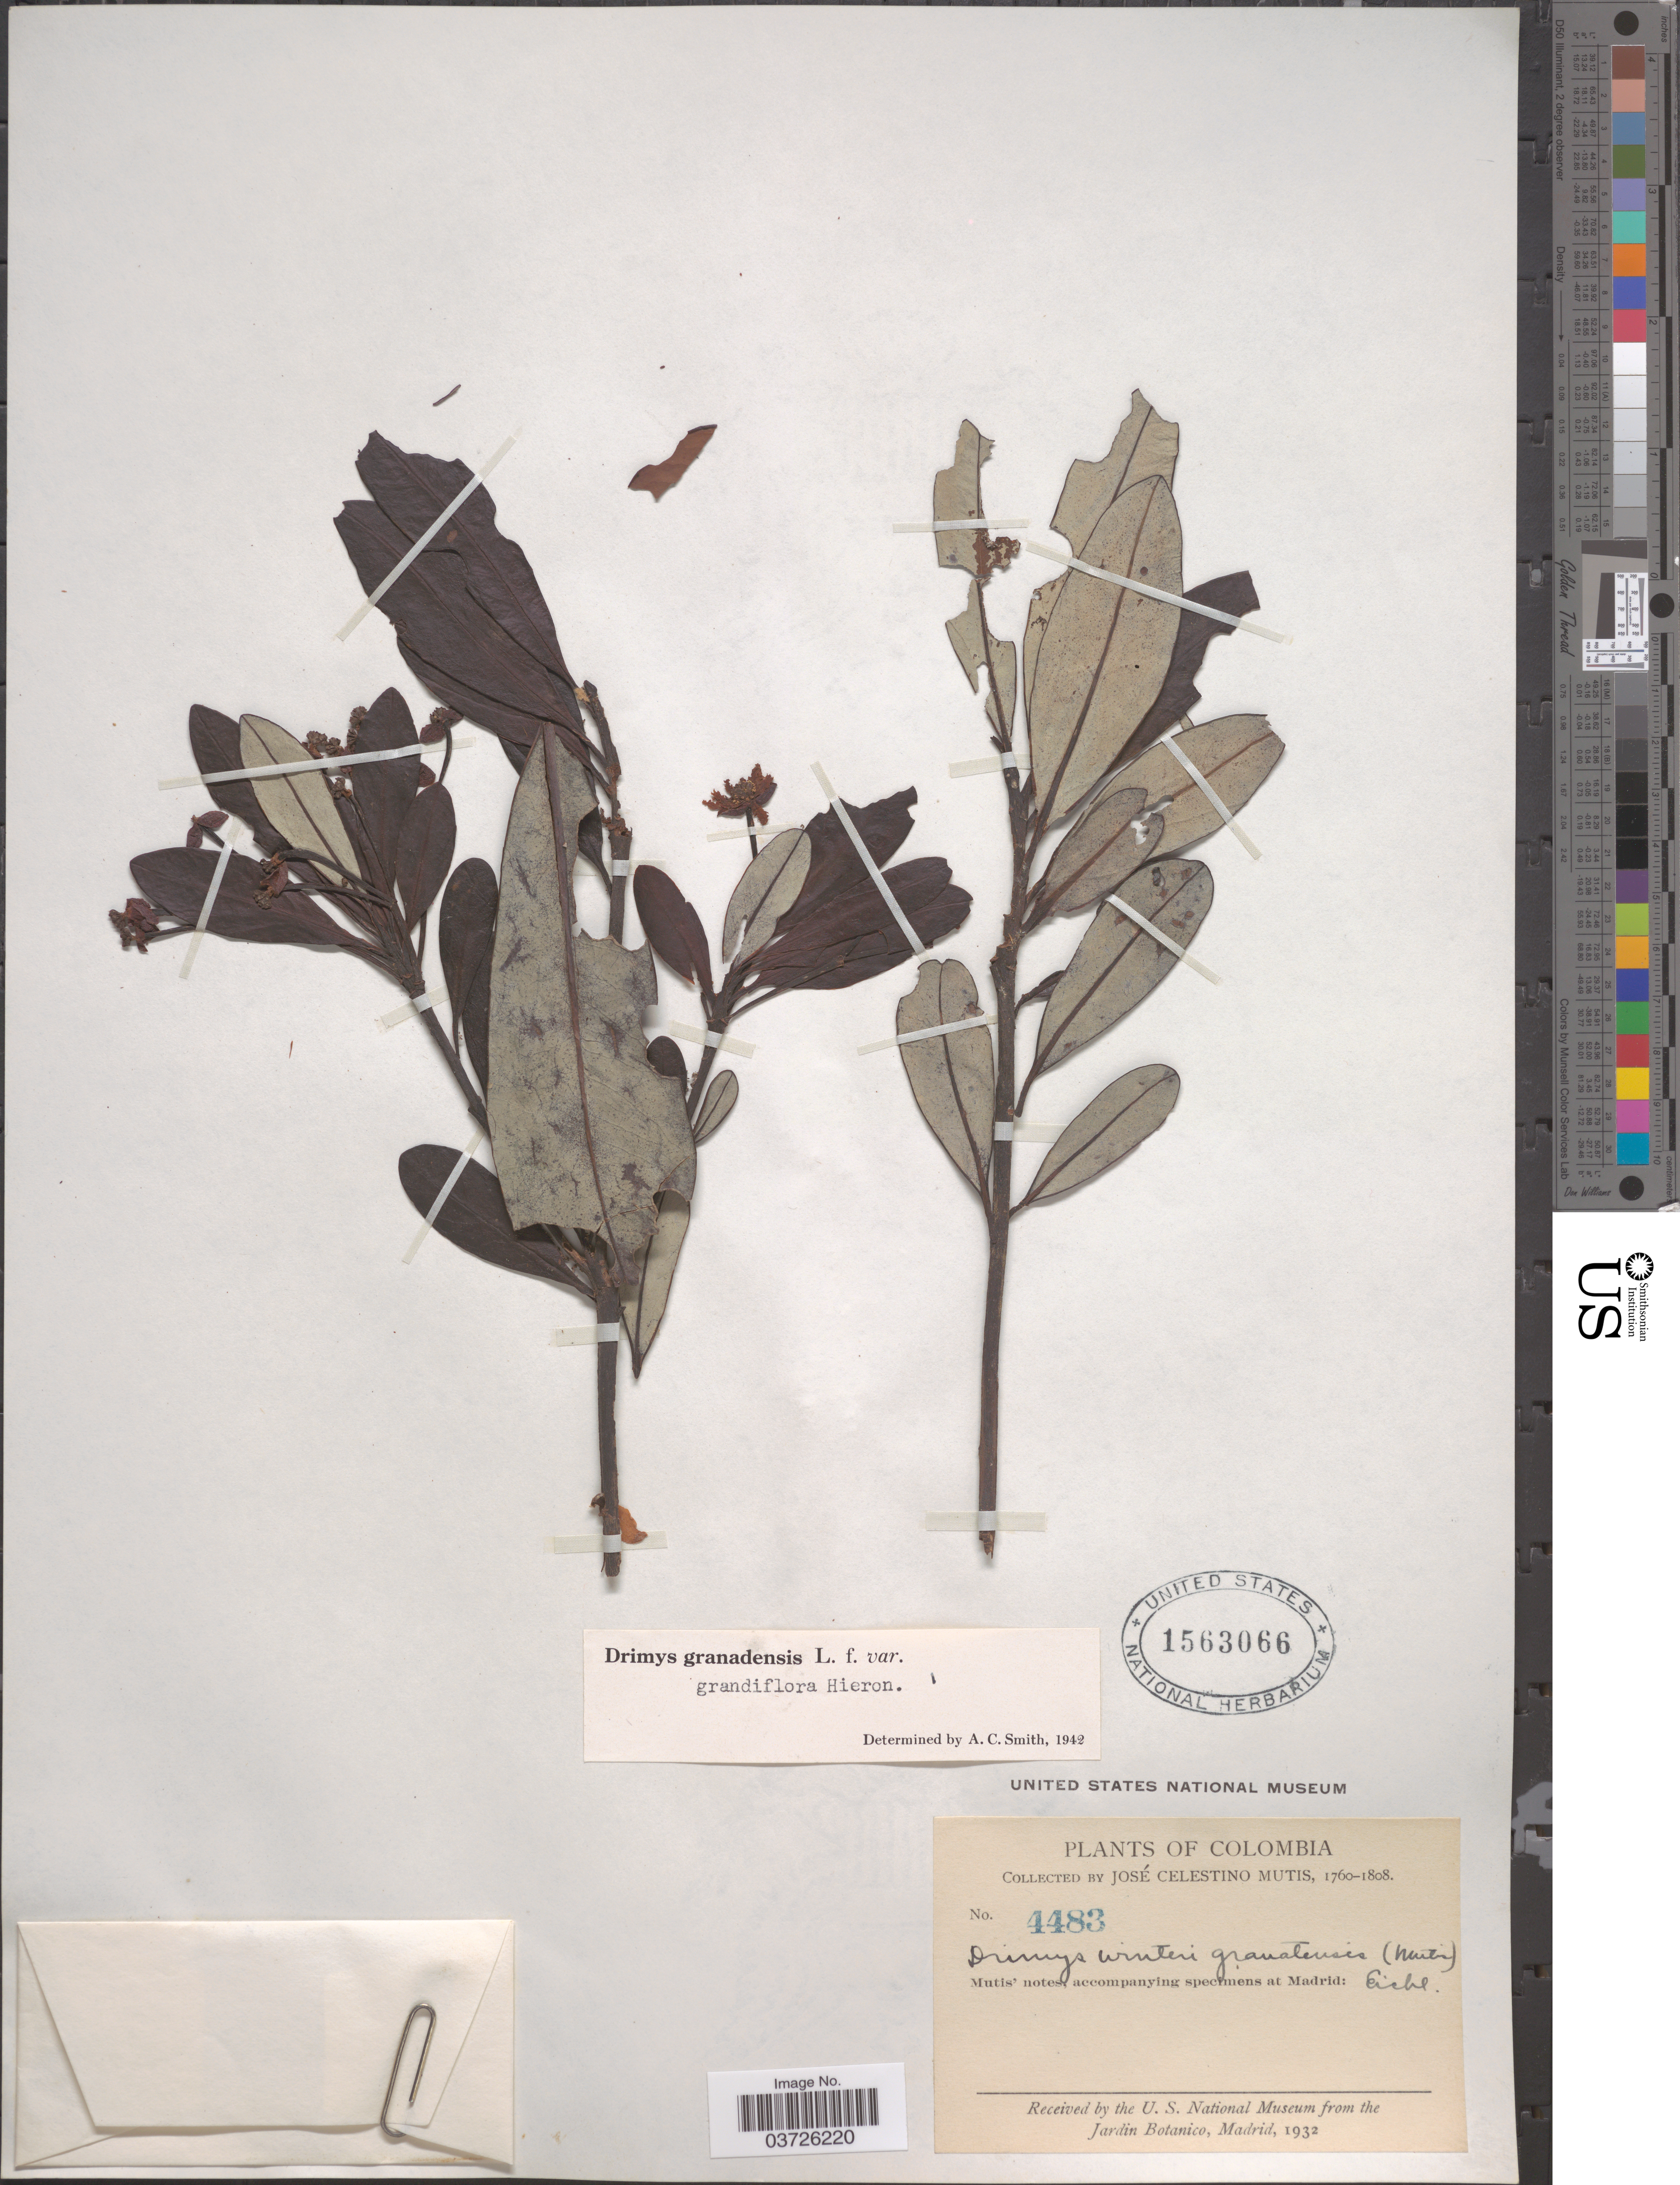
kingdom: Plantae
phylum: Tracheophyta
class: Magnoliopsida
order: Canellales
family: Winteraceae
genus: Drimys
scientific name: Drimys granadensis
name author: L. f.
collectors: J. C. B. Mutis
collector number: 4483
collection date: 1760/1808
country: Colombia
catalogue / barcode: US 1563066